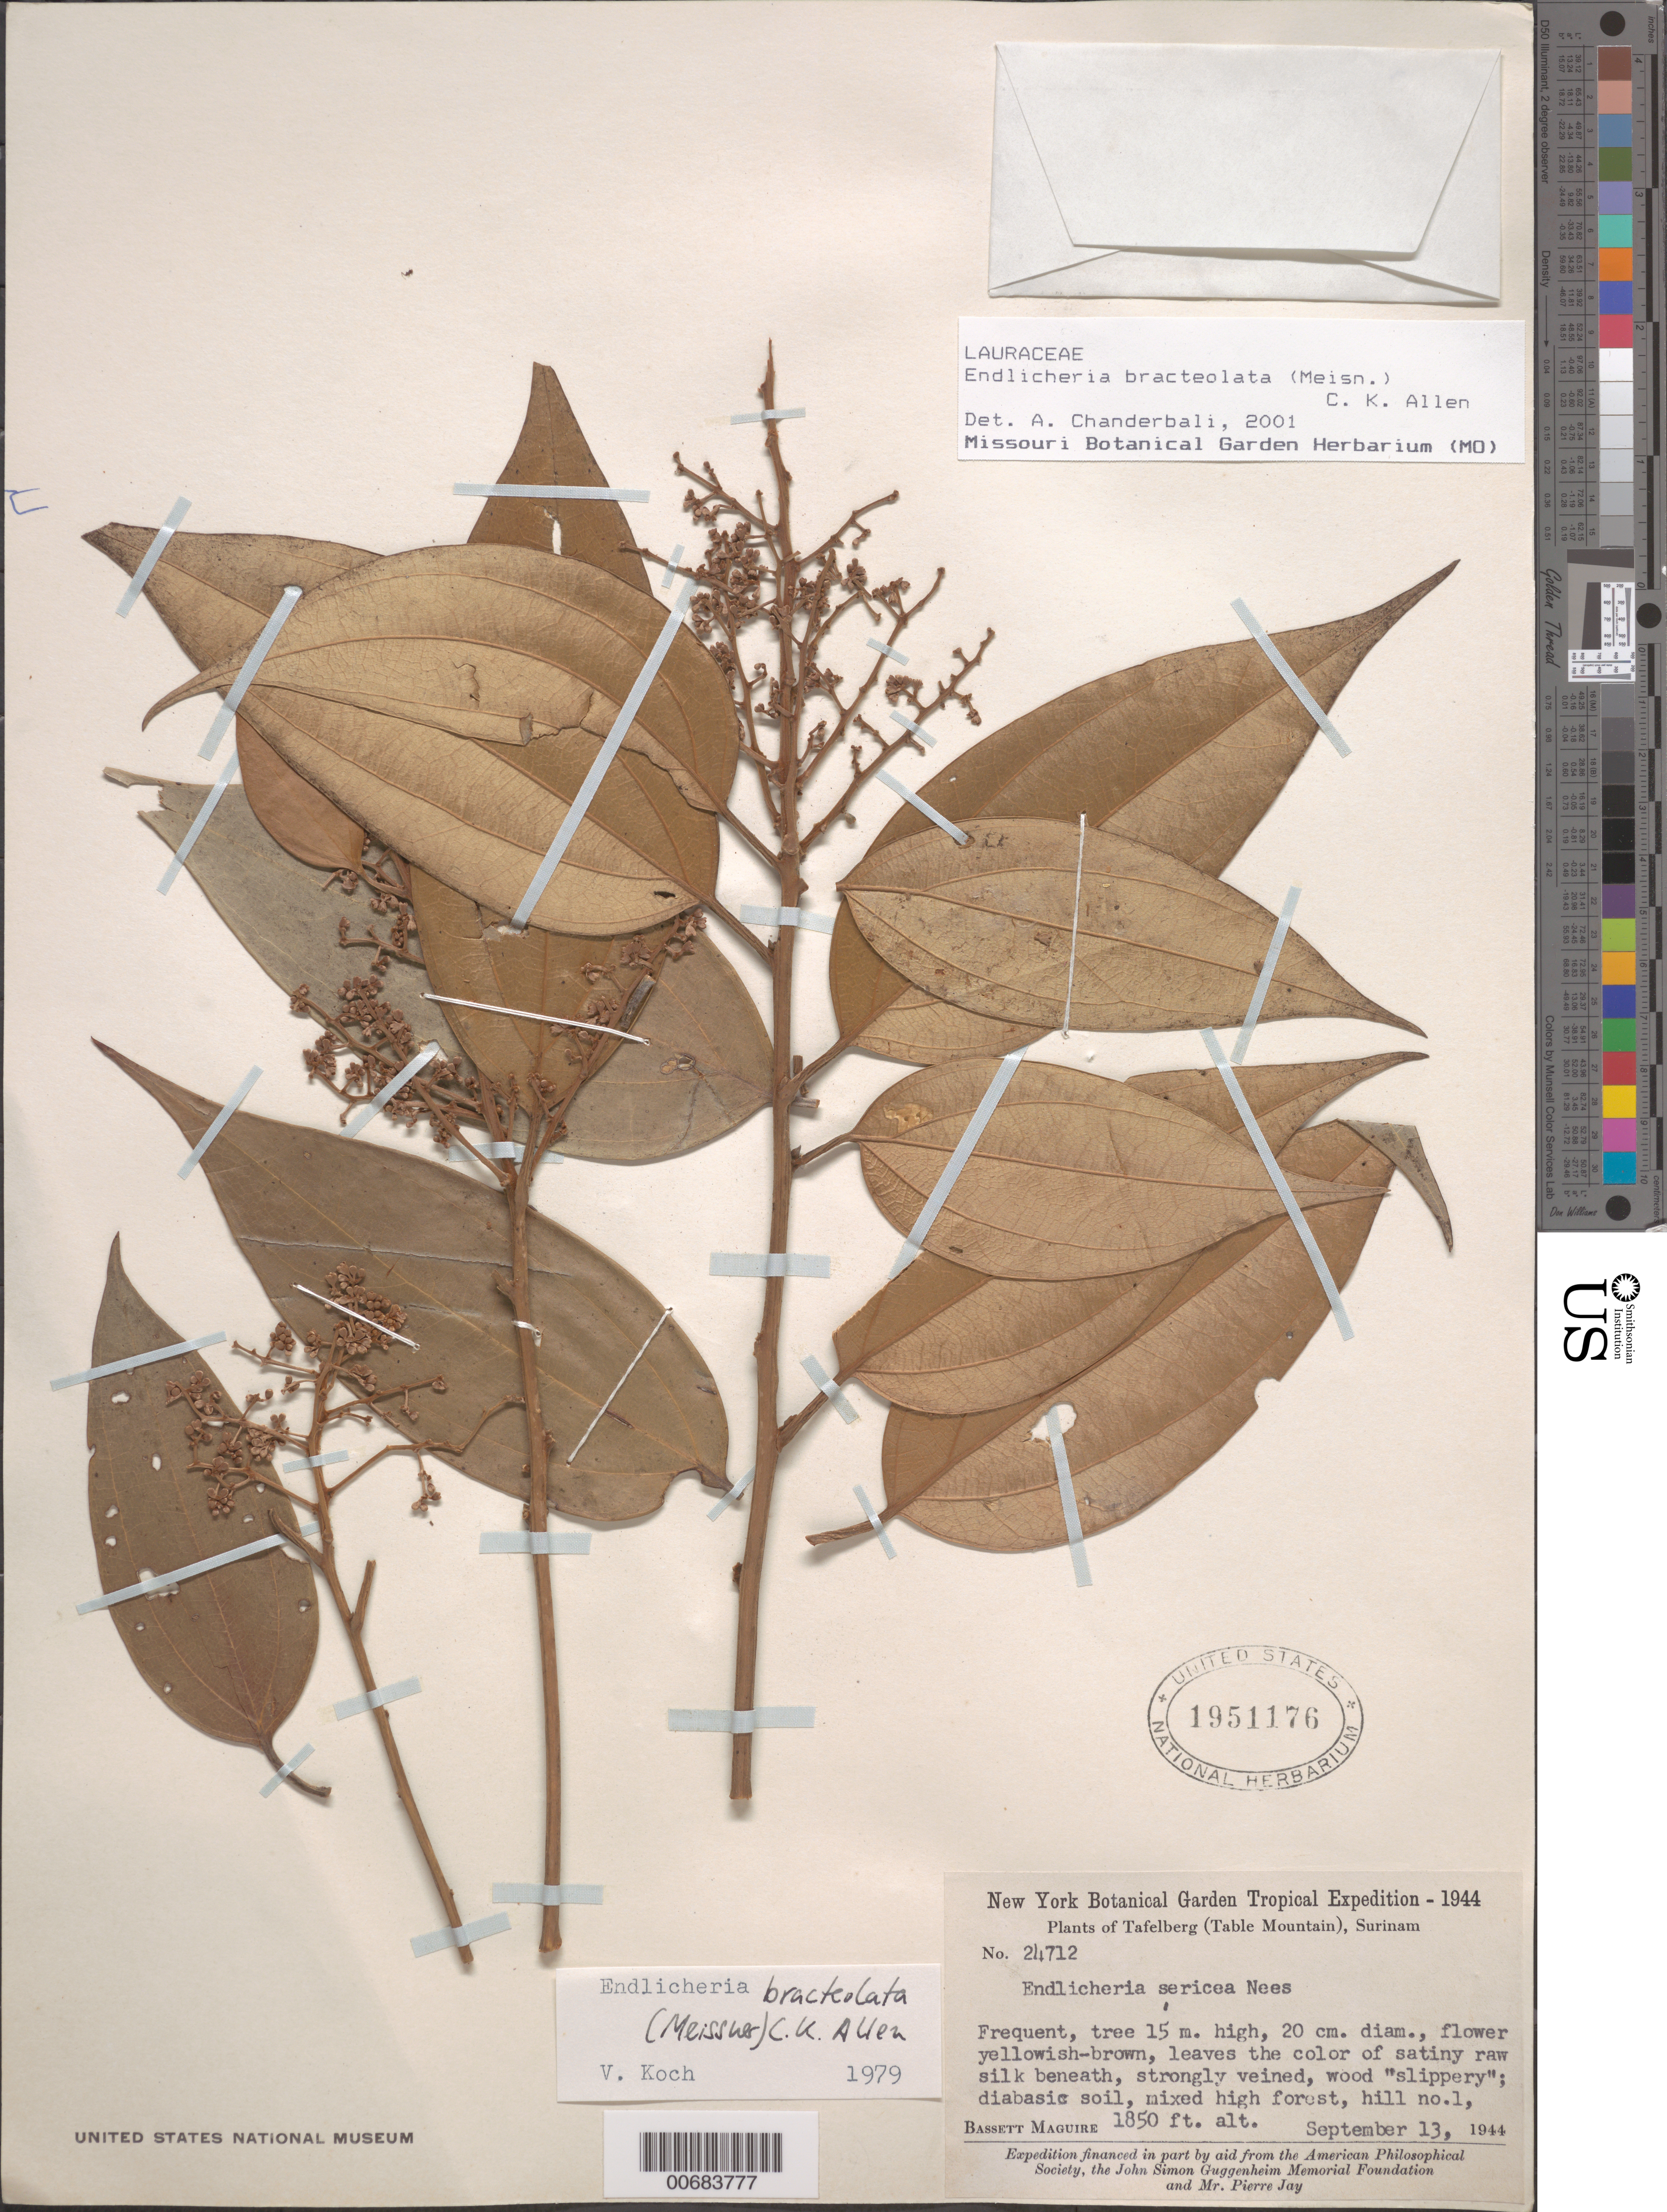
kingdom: Plantae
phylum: Tracheophyta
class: Magnoliopsida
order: Laurales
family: Lauraceae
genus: Endlicheria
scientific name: Endlicheria bracteolata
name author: (Meisn.) C.K. Allen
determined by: Chanderbali, Andre Shashi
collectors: B. Maguire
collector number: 24712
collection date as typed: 13-Sep-44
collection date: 1944-09-13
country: Suriname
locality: Tafelberg (Table Mountain), Hill no. 1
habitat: Mixed high forest, diabasic soil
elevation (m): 555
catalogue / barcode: US 1951176